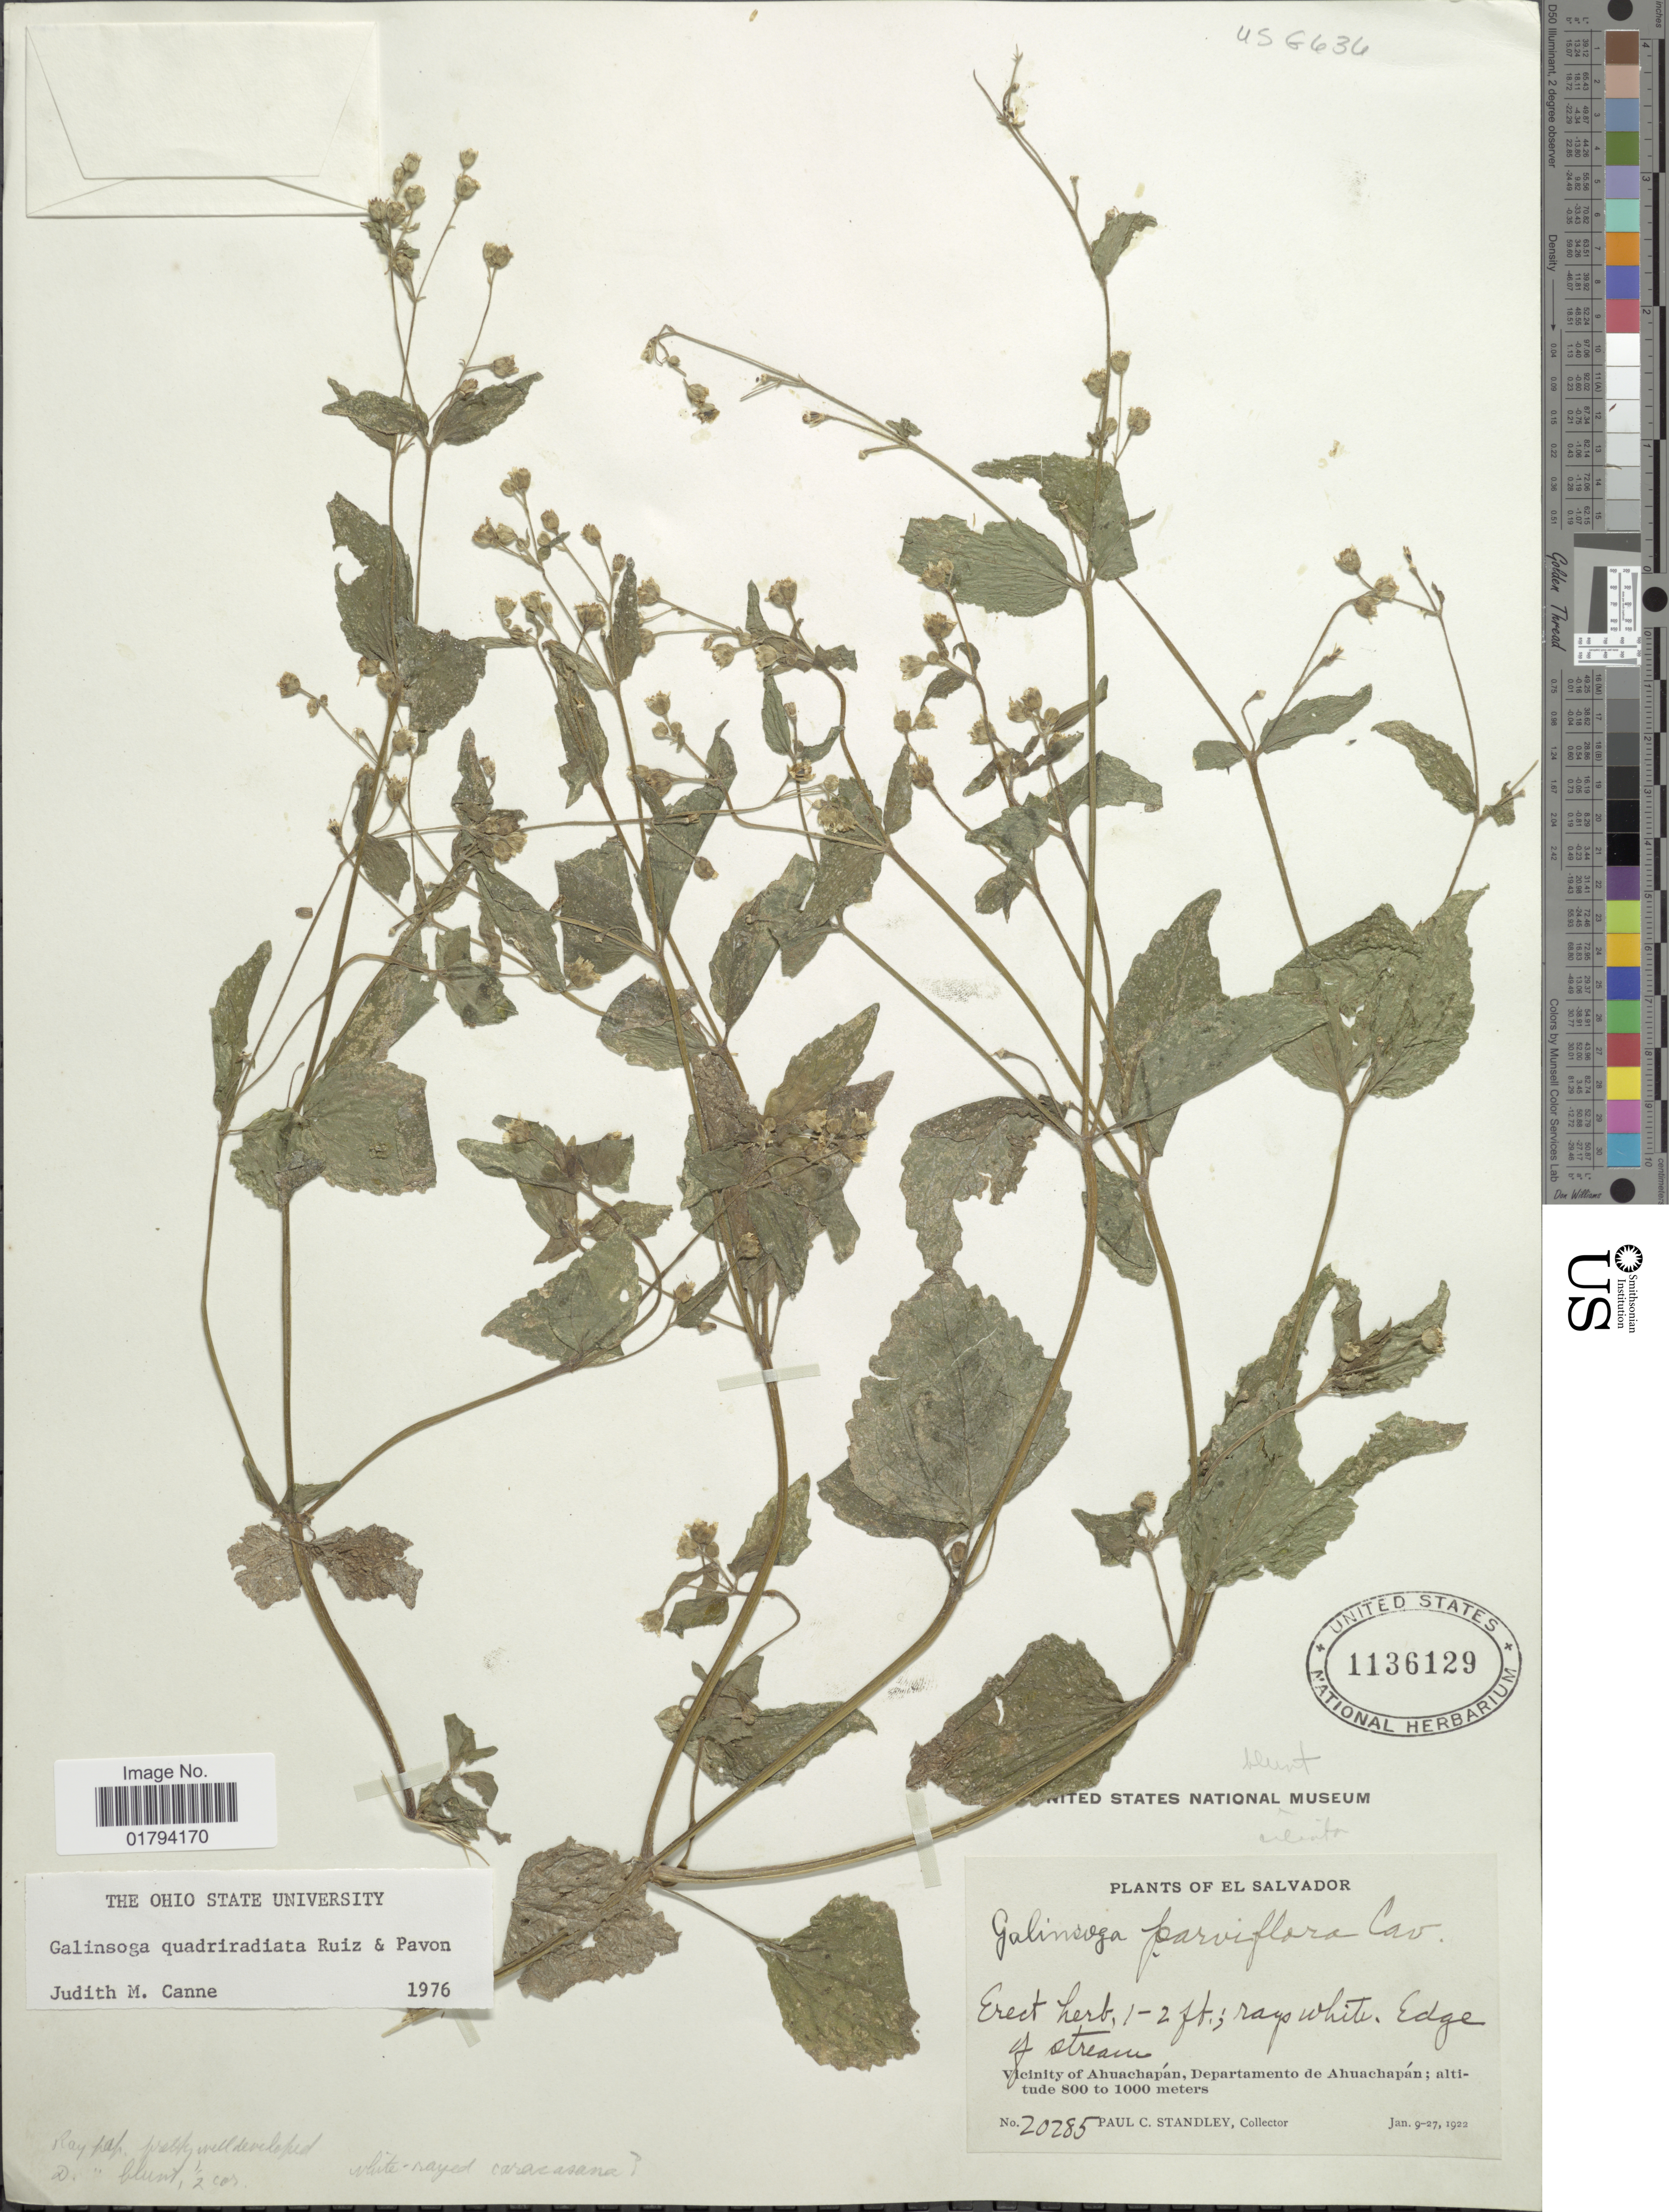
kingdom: Plantae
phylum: Tracheophyta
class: Magnoliopsida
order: Asterales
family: Asteraceae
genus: Galinsoga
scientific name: Galinsoga quadriradiata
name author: Ruiz & Pav.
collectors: P. C. Standley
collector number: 20285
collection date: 1922-01-09/1922-01-27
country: El Salvador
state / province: Ahuachapan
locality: Edge of stream, vicinity of Ahuachapan, Departamento de Ahuachapan.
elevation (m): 800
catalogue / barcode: US 1136129